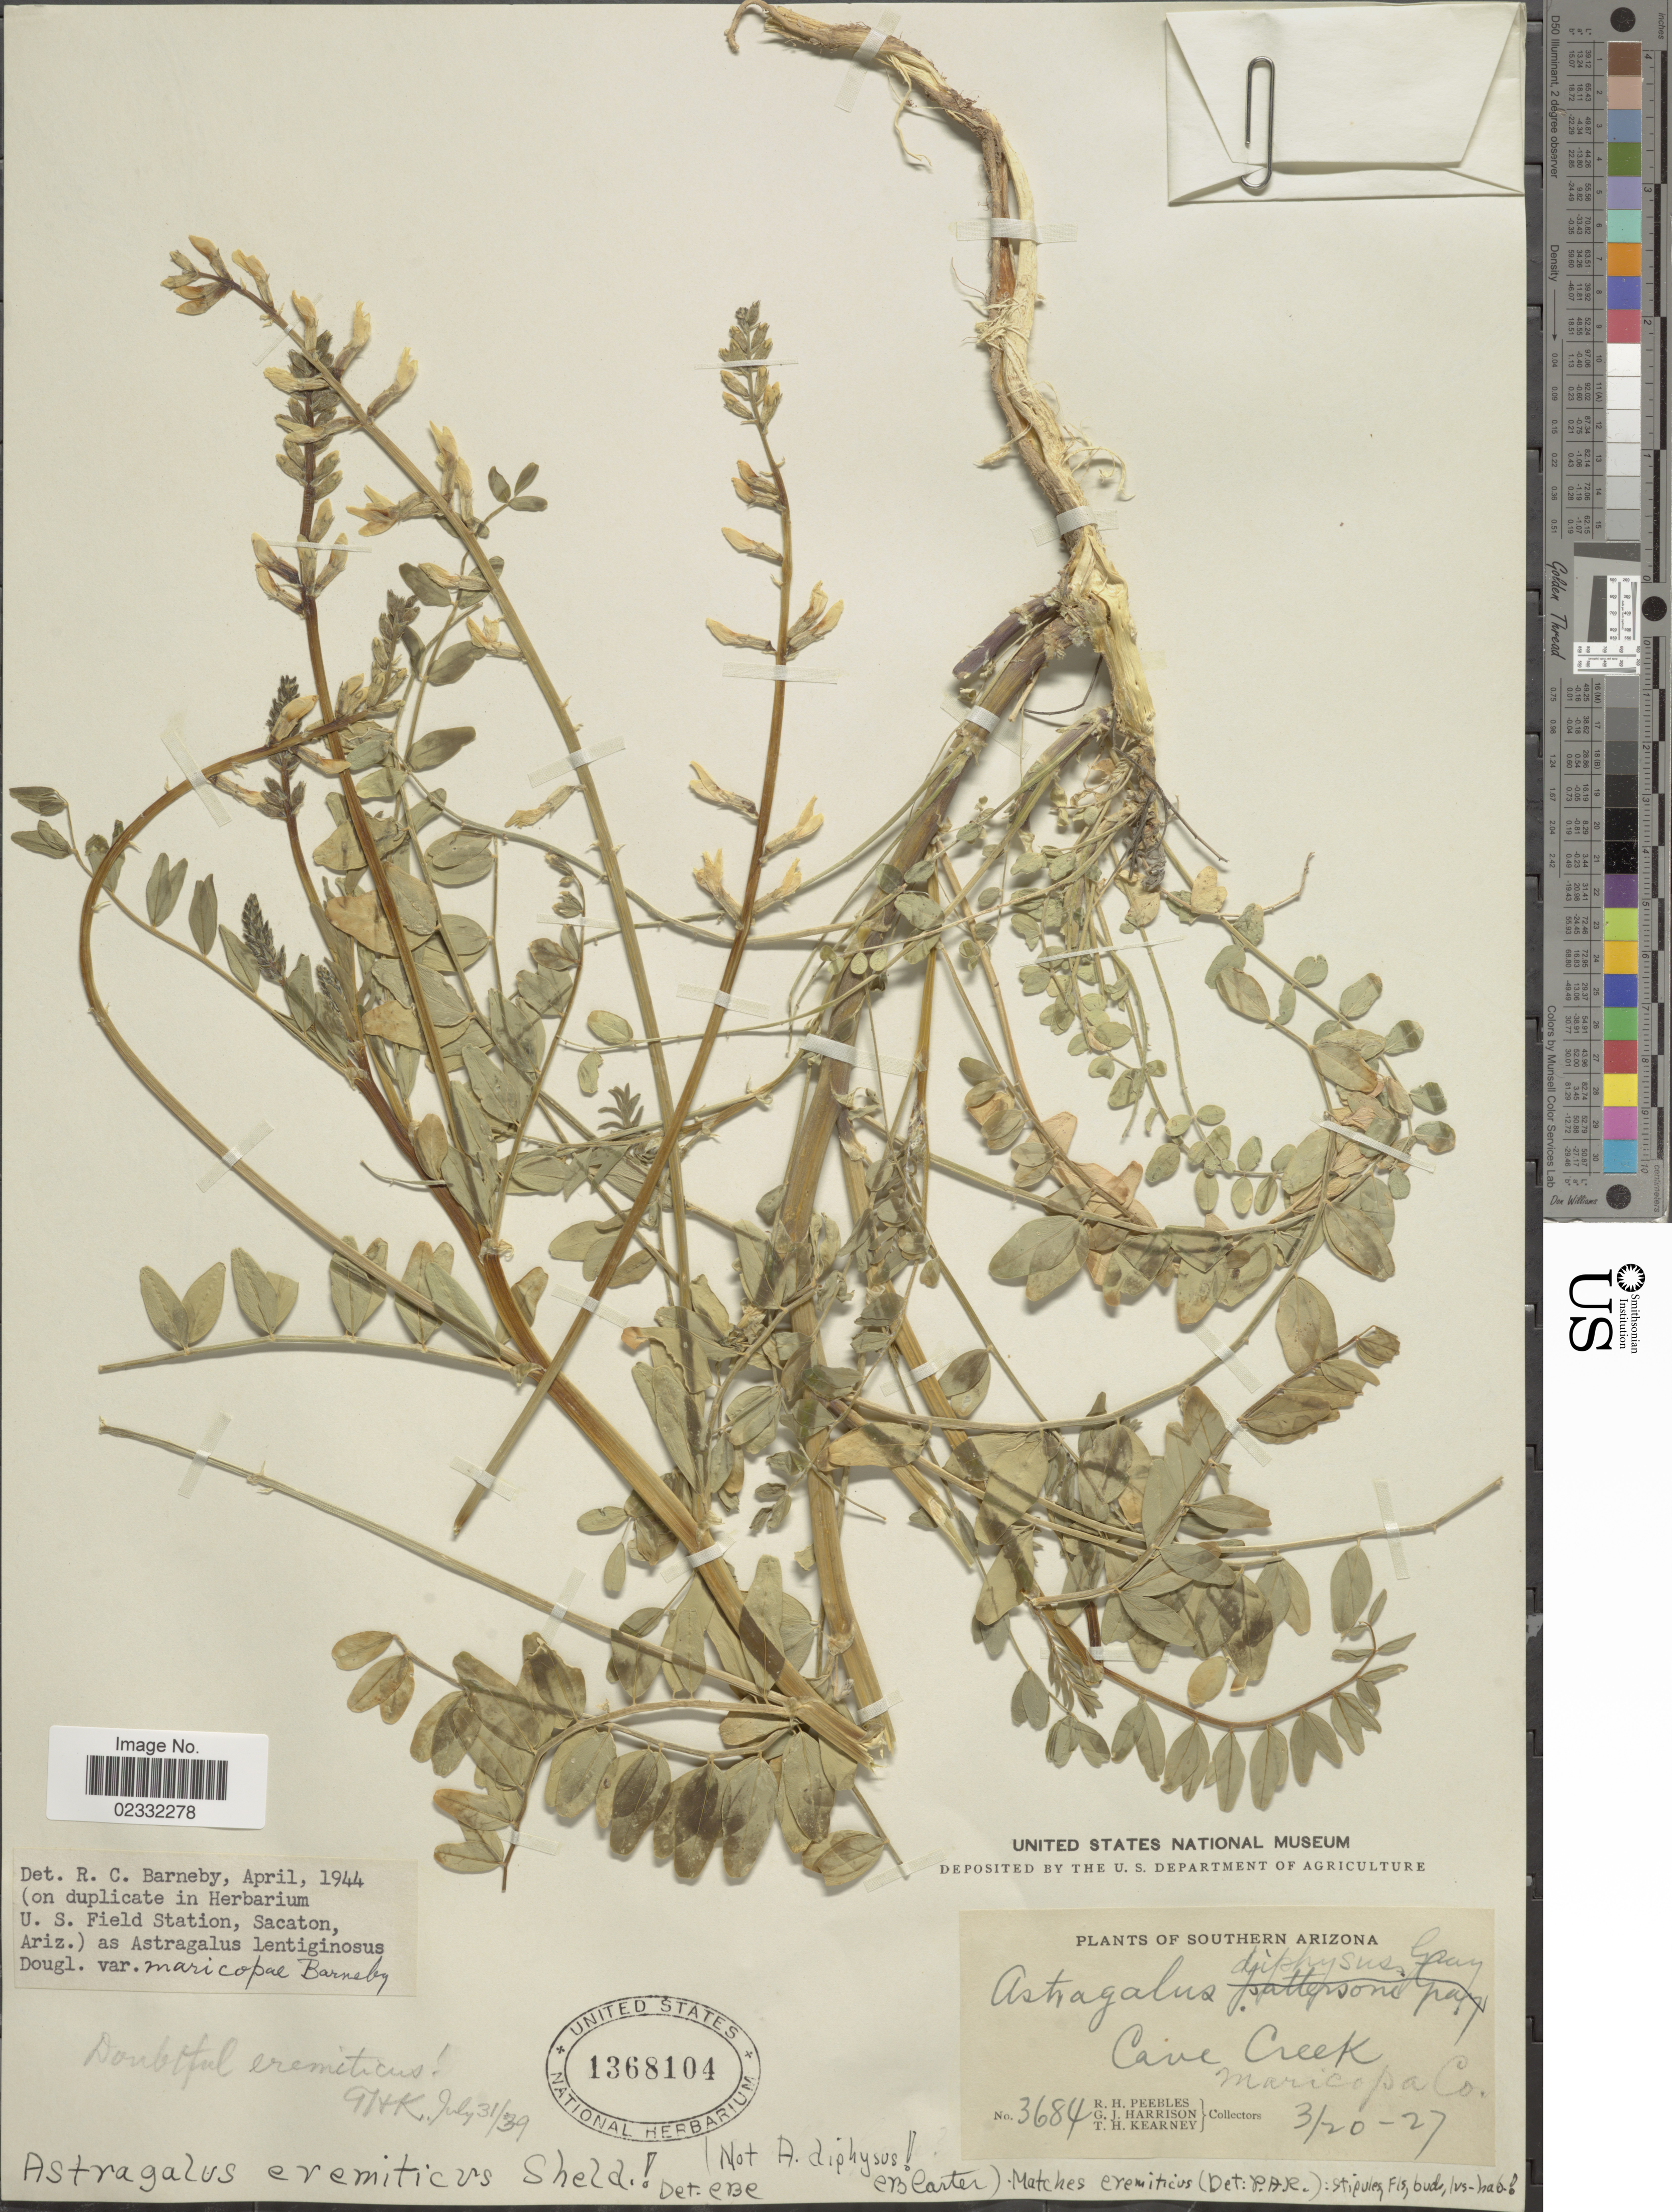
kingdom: Plantae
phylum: Tracheophyta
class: Magnoliopsida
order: Fabales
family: Fabaceae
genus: Astragalus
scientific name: Astragalus lentiginosus var. maricopae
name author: Barneby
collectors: R. H. Peebles, G. J. Harrison & T. H. Kearney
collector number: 3684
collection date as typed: Transcribed d/m/y: 20/3/27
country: United States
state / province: Arizona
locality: Southern Arizona. Cave Creek, Maricopa Co.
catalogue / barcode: US 1368104